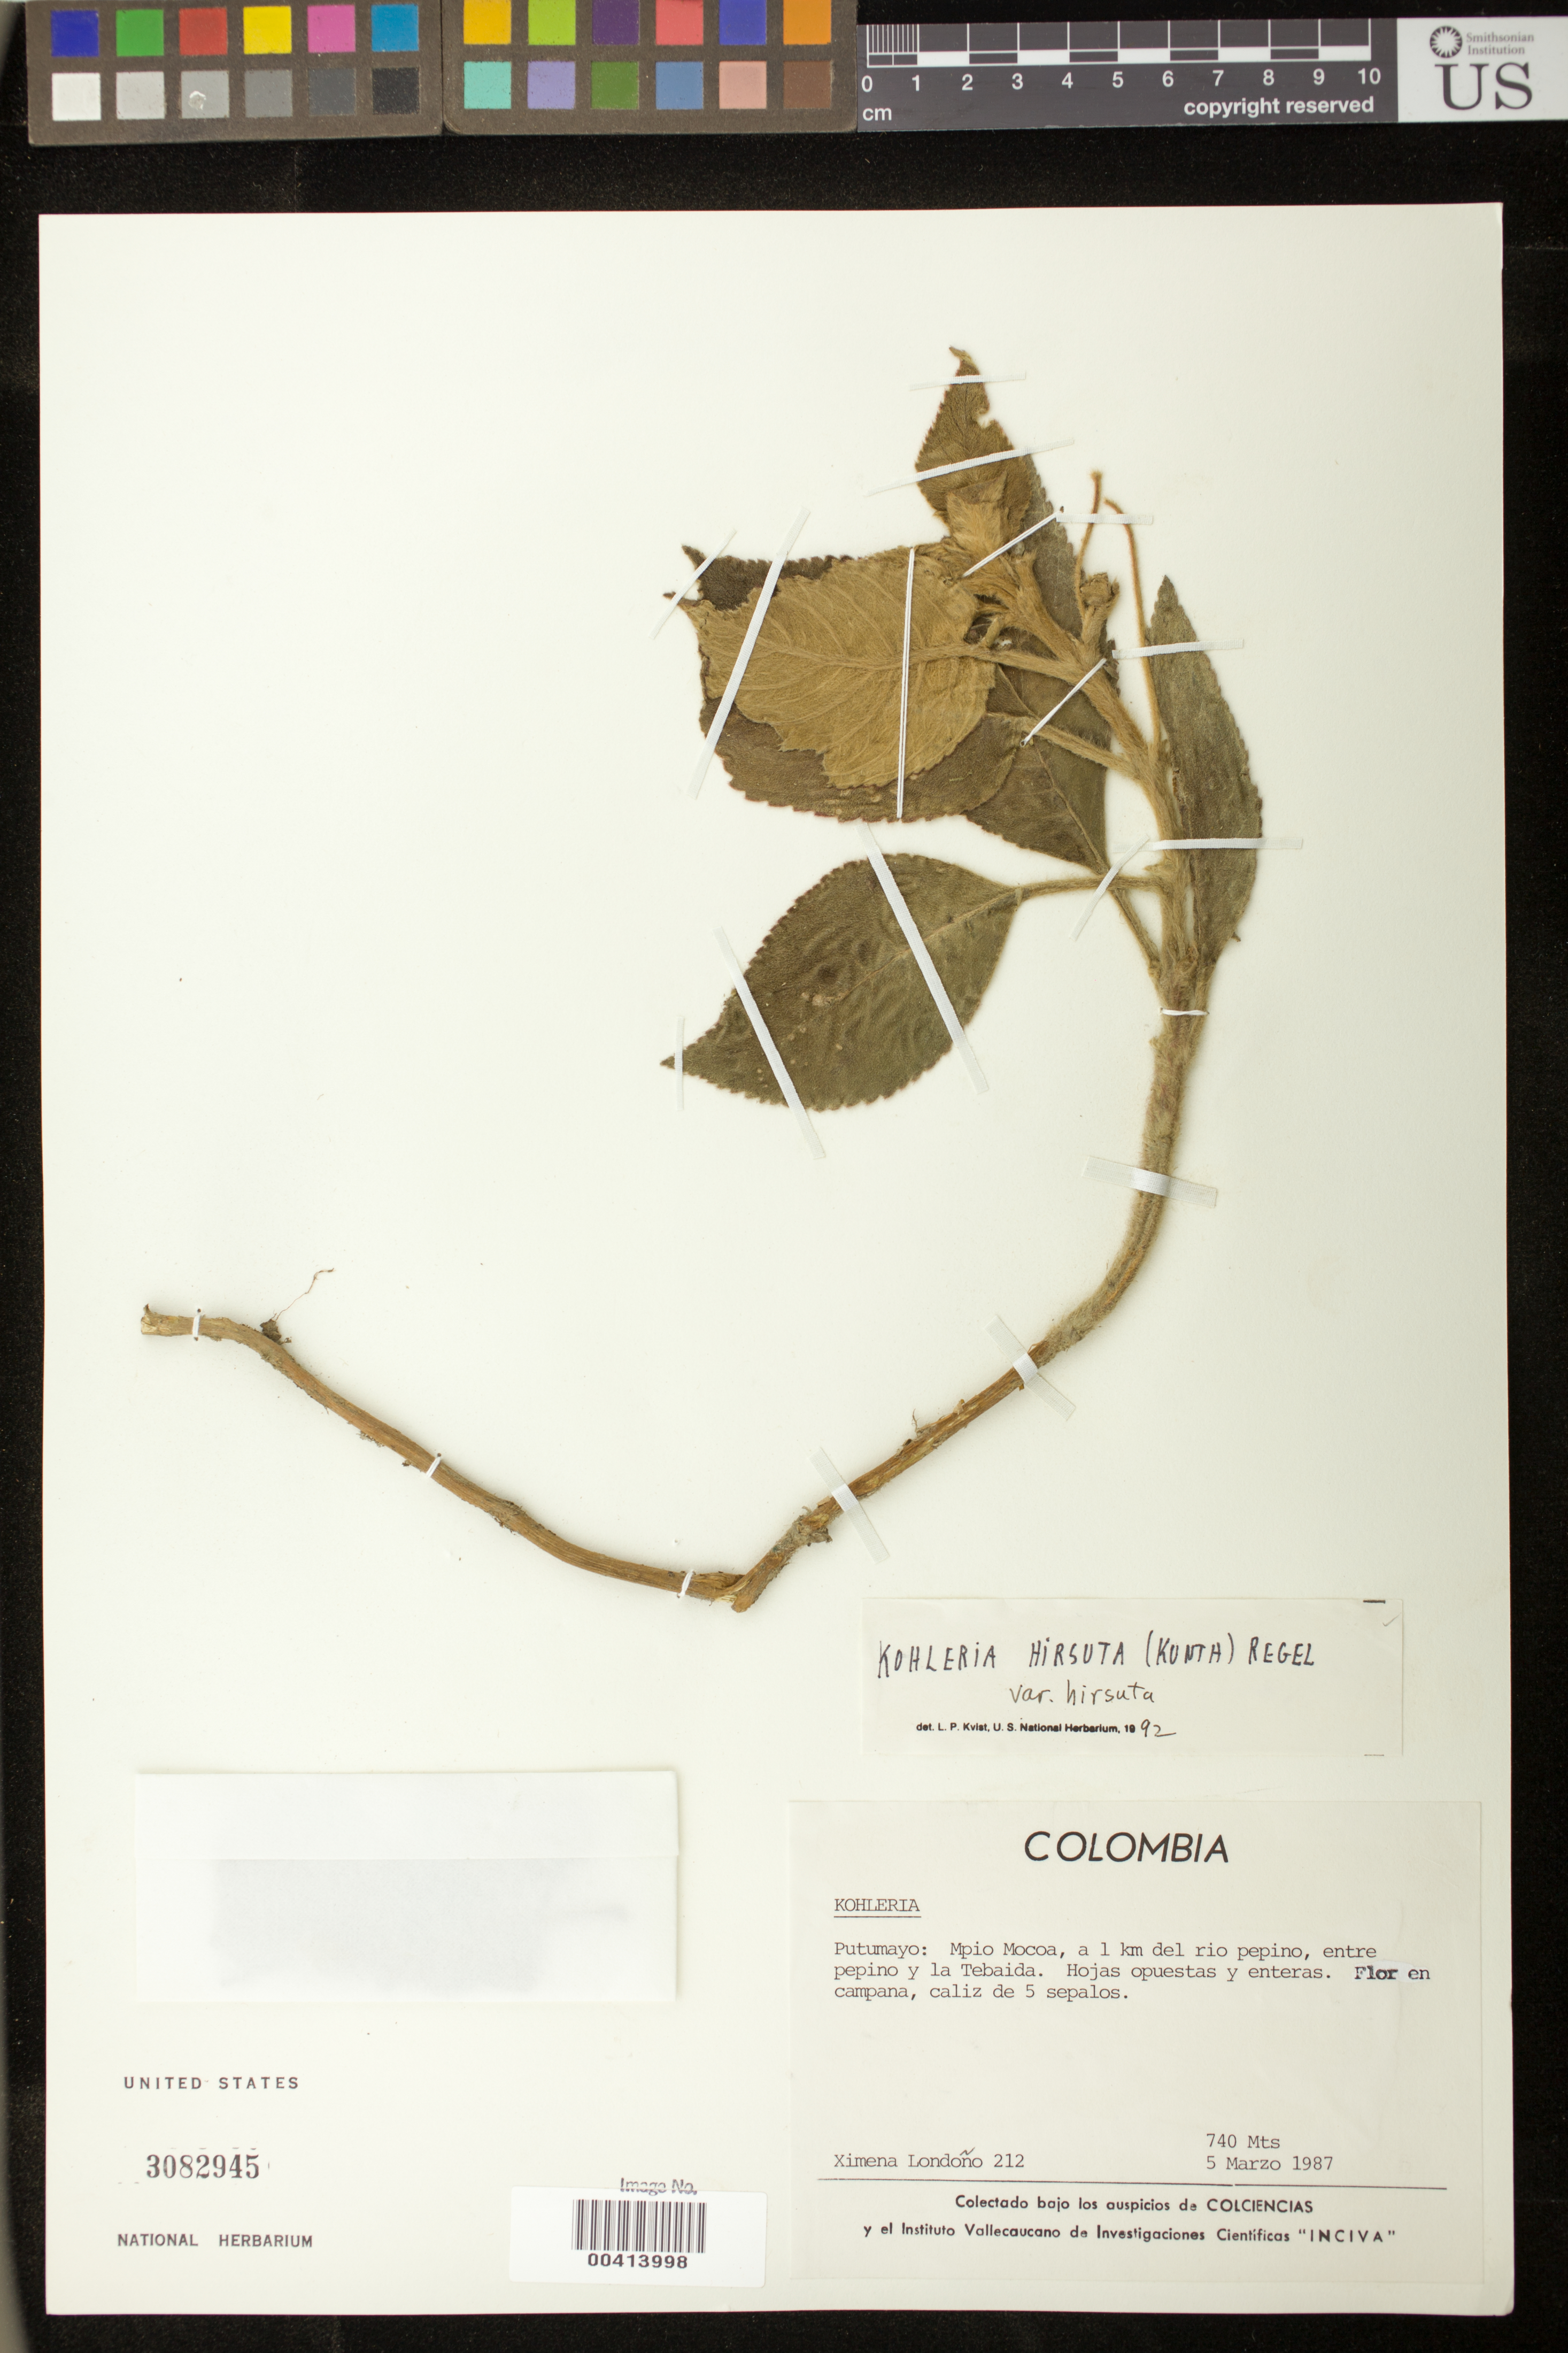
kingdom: Plantae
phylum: Tracheophyta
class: Magnoliopsida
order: Lamiales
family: Gesneriaceae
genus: Kohleria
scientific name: Kohleria hirsuta var. hirsuta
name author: (Kunth) Regel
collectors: X. Londoño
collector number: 212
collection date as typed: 05 Mar 1987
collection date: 1987-03-05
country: Colombia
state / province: Putumayo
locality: Mocoa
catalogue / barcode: US 3082945